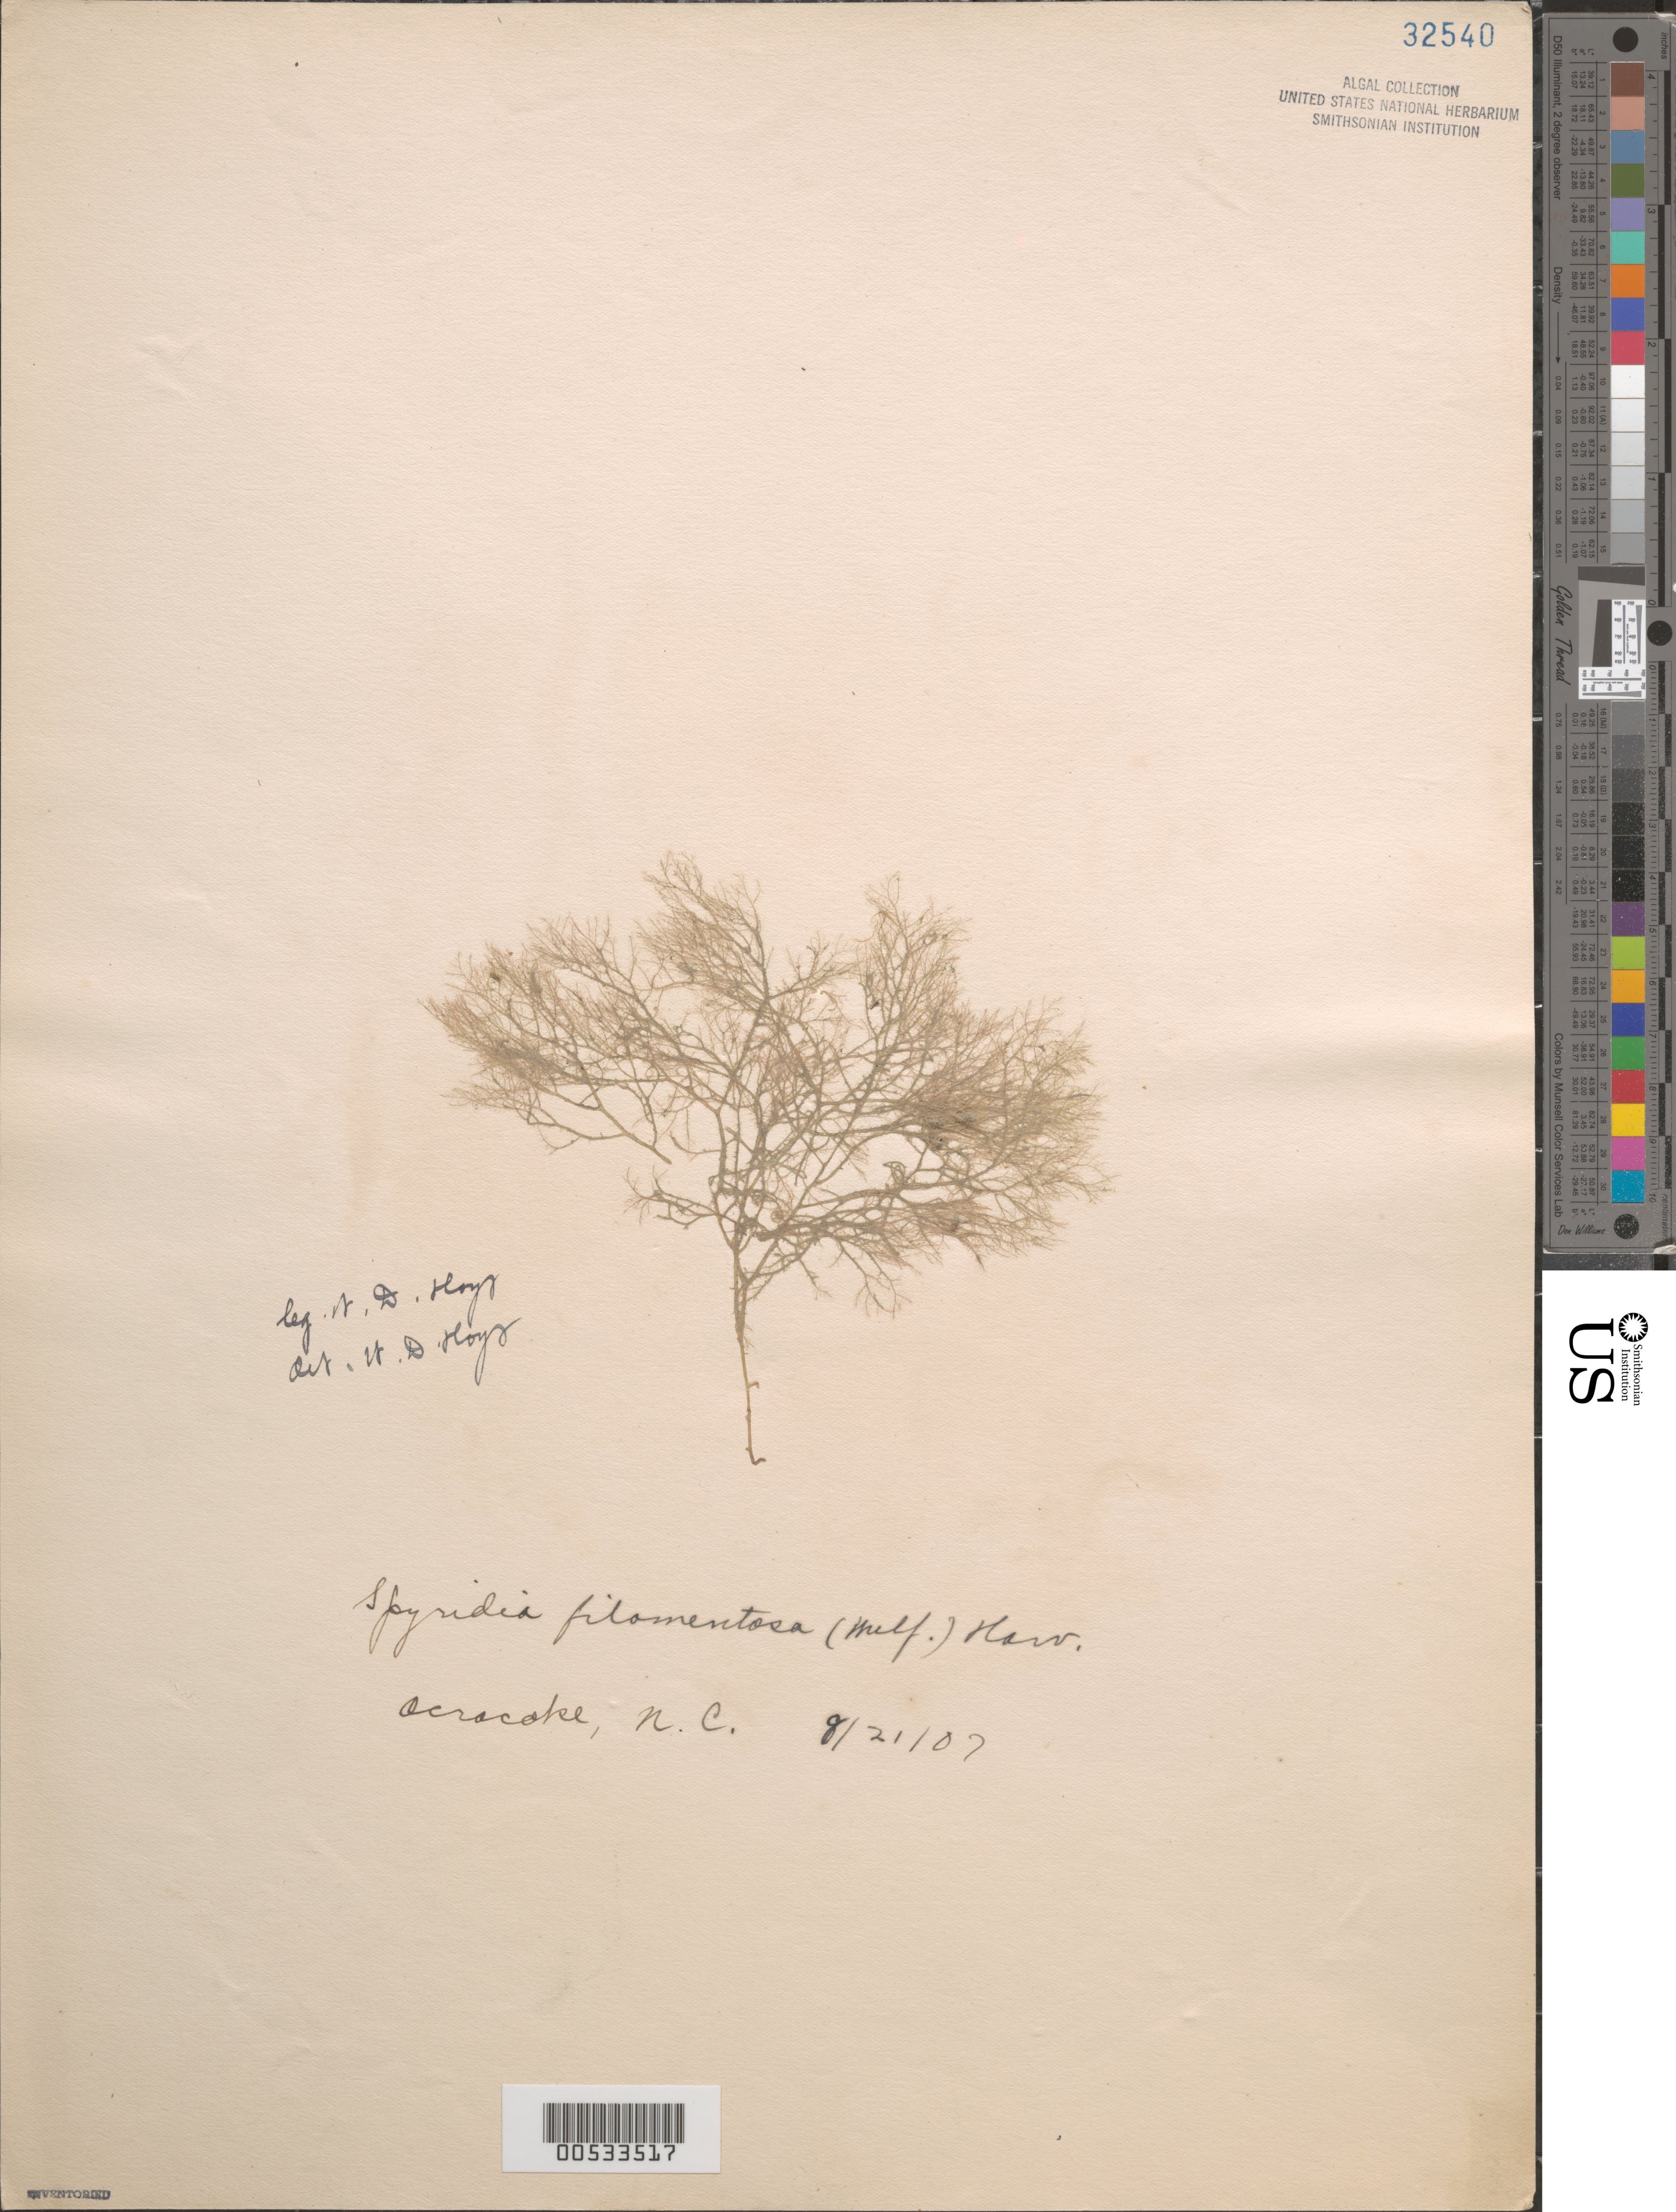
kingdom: Plantae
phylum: Rhodophyta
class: Florideophyceae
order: Ceramiales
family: Spyridiaceae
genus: Spyridia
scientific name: Spyridia filamentosa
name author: (Wulfen) Harv.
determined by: Hoyt, W. D.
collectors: W. D. Hoyt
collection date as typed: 21 Aug 1907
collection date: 1907-08-21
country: United States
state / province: North Carolina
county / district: Hyde County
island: Ocracoke Island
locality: Ocracoke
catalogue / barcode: US 32540